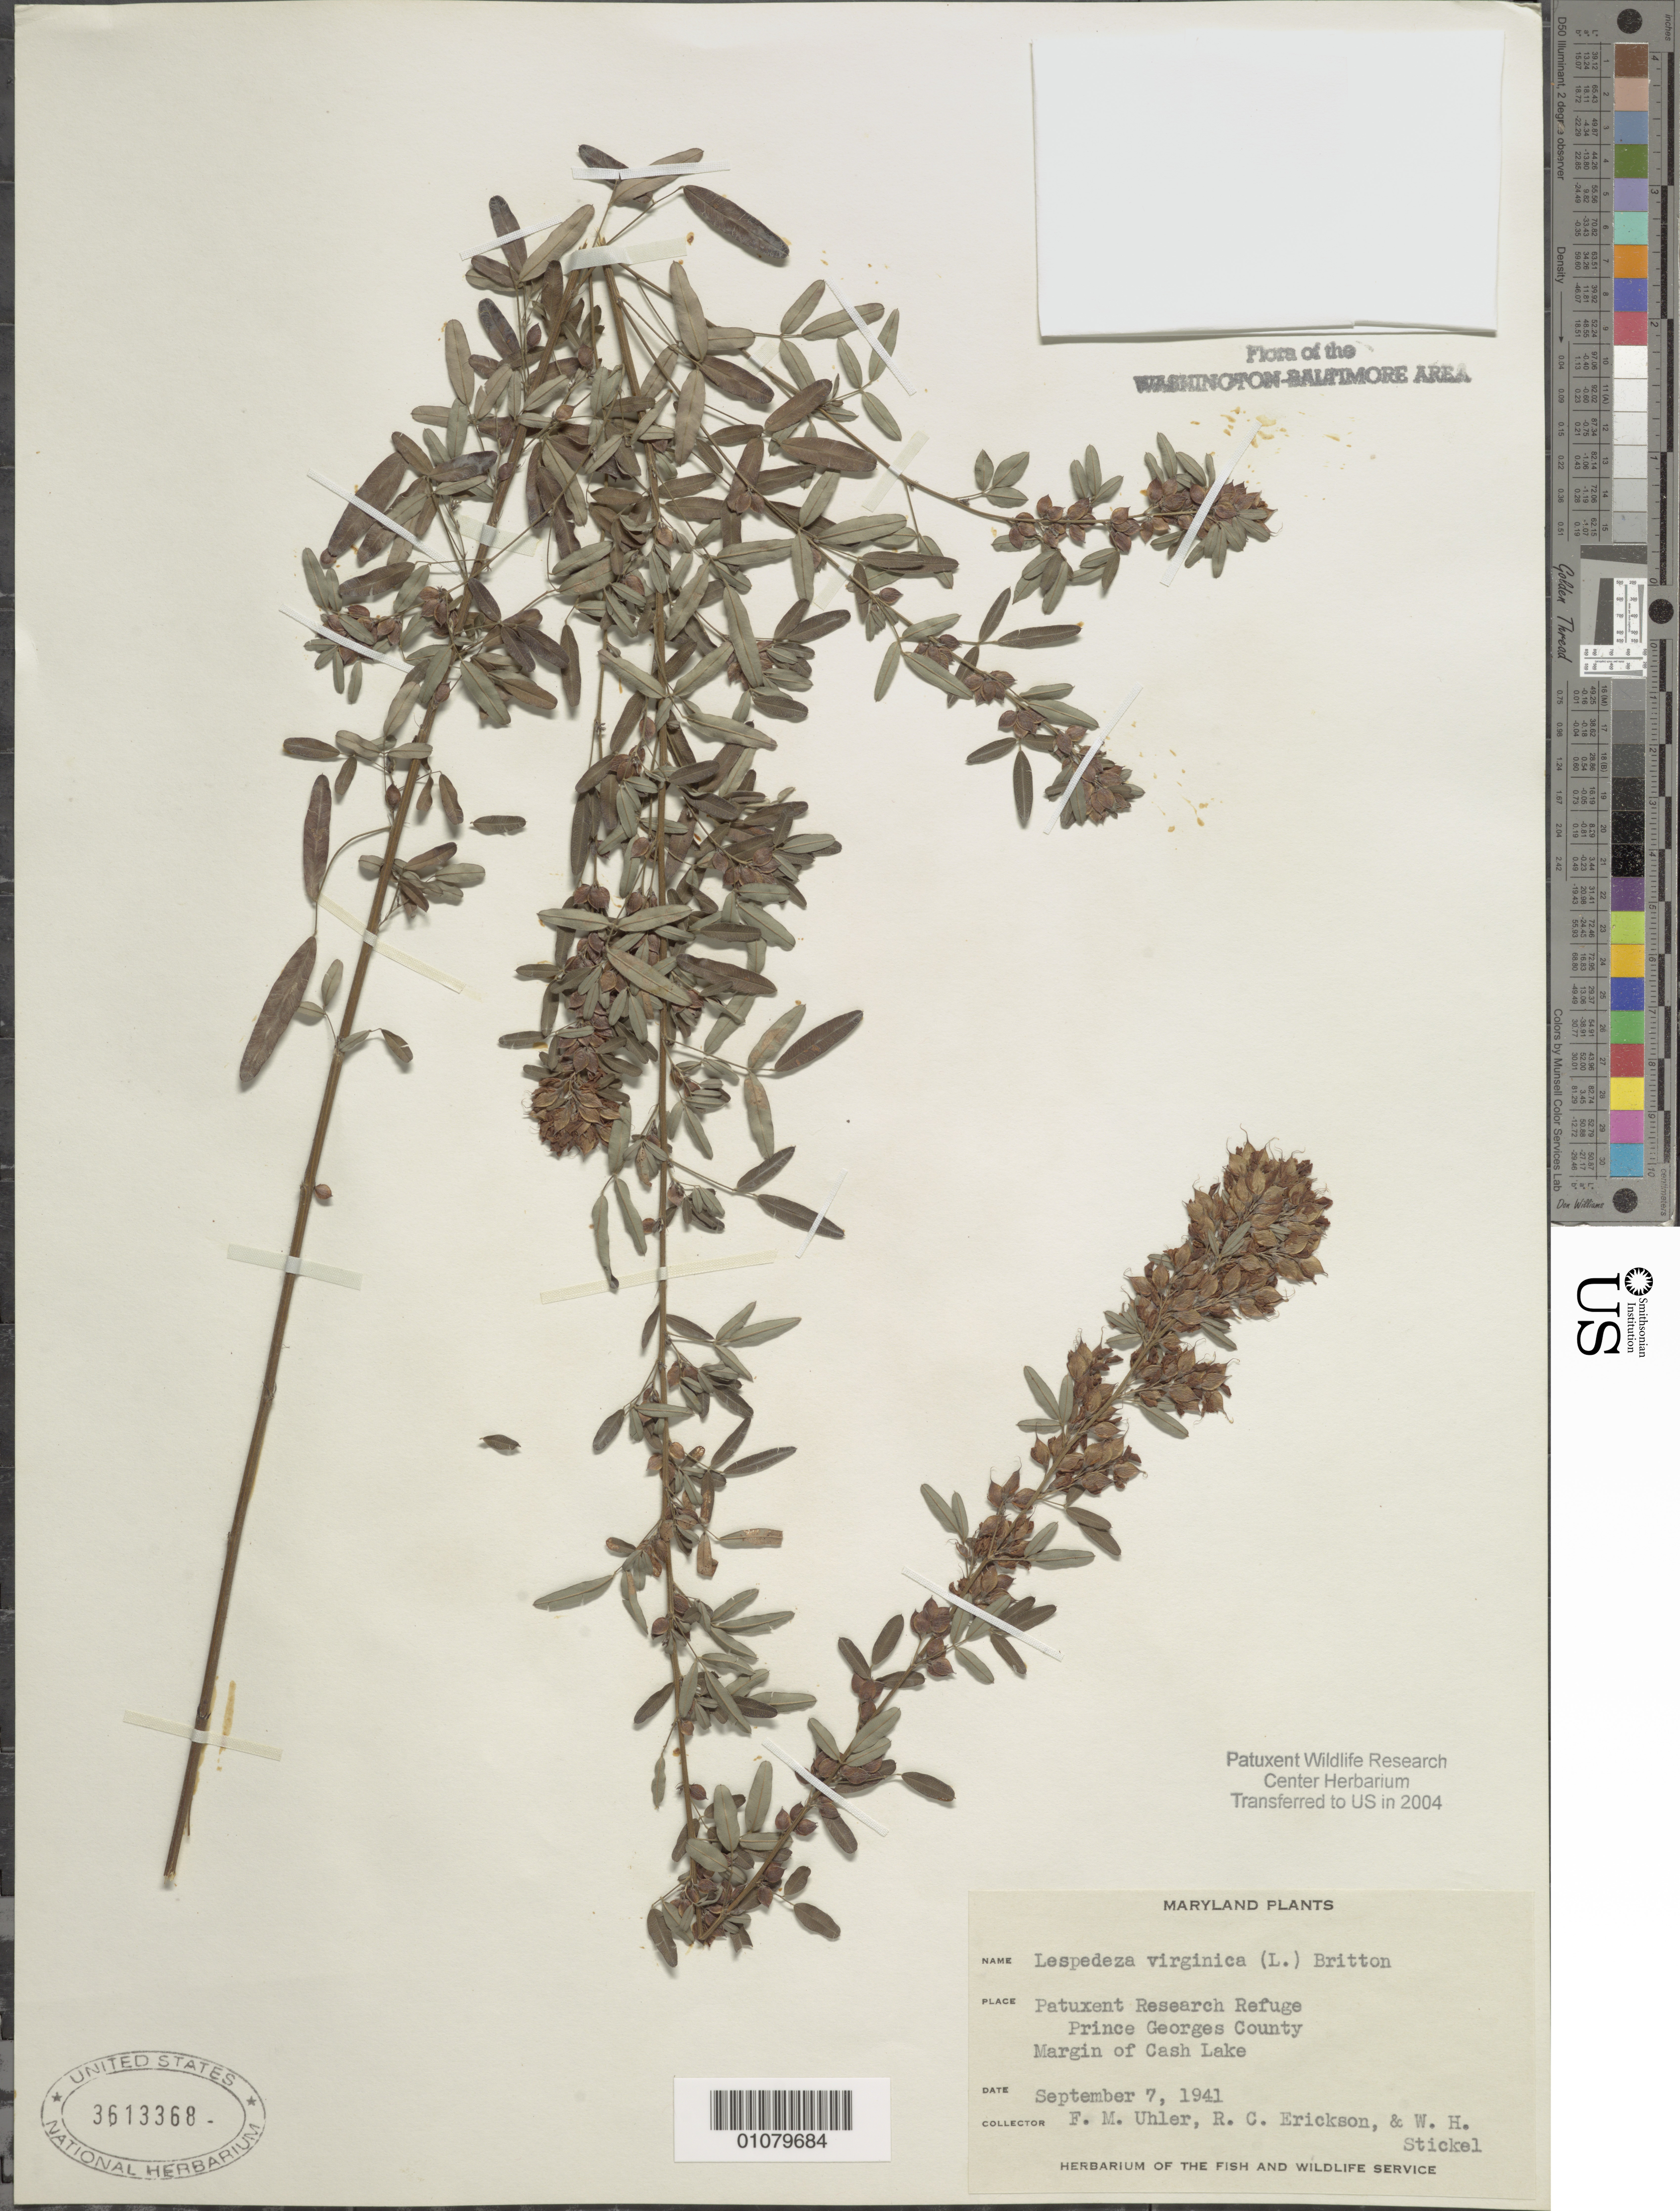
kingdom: Plantae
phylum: Tracheophyta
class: Magnoliopsida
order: Fabales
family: Fabaceae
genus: Lespedeza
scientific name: Lespedeza virginica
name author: (L.) Britton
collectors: F. M. Uhler, R. Erickson & W. Stickel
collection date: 1941-09-07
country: United States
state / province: Maryland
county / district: Prince George's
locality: Patuxent Wildlife Refuge. Cash Lake.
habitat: Margin.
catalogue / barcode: US 3613368